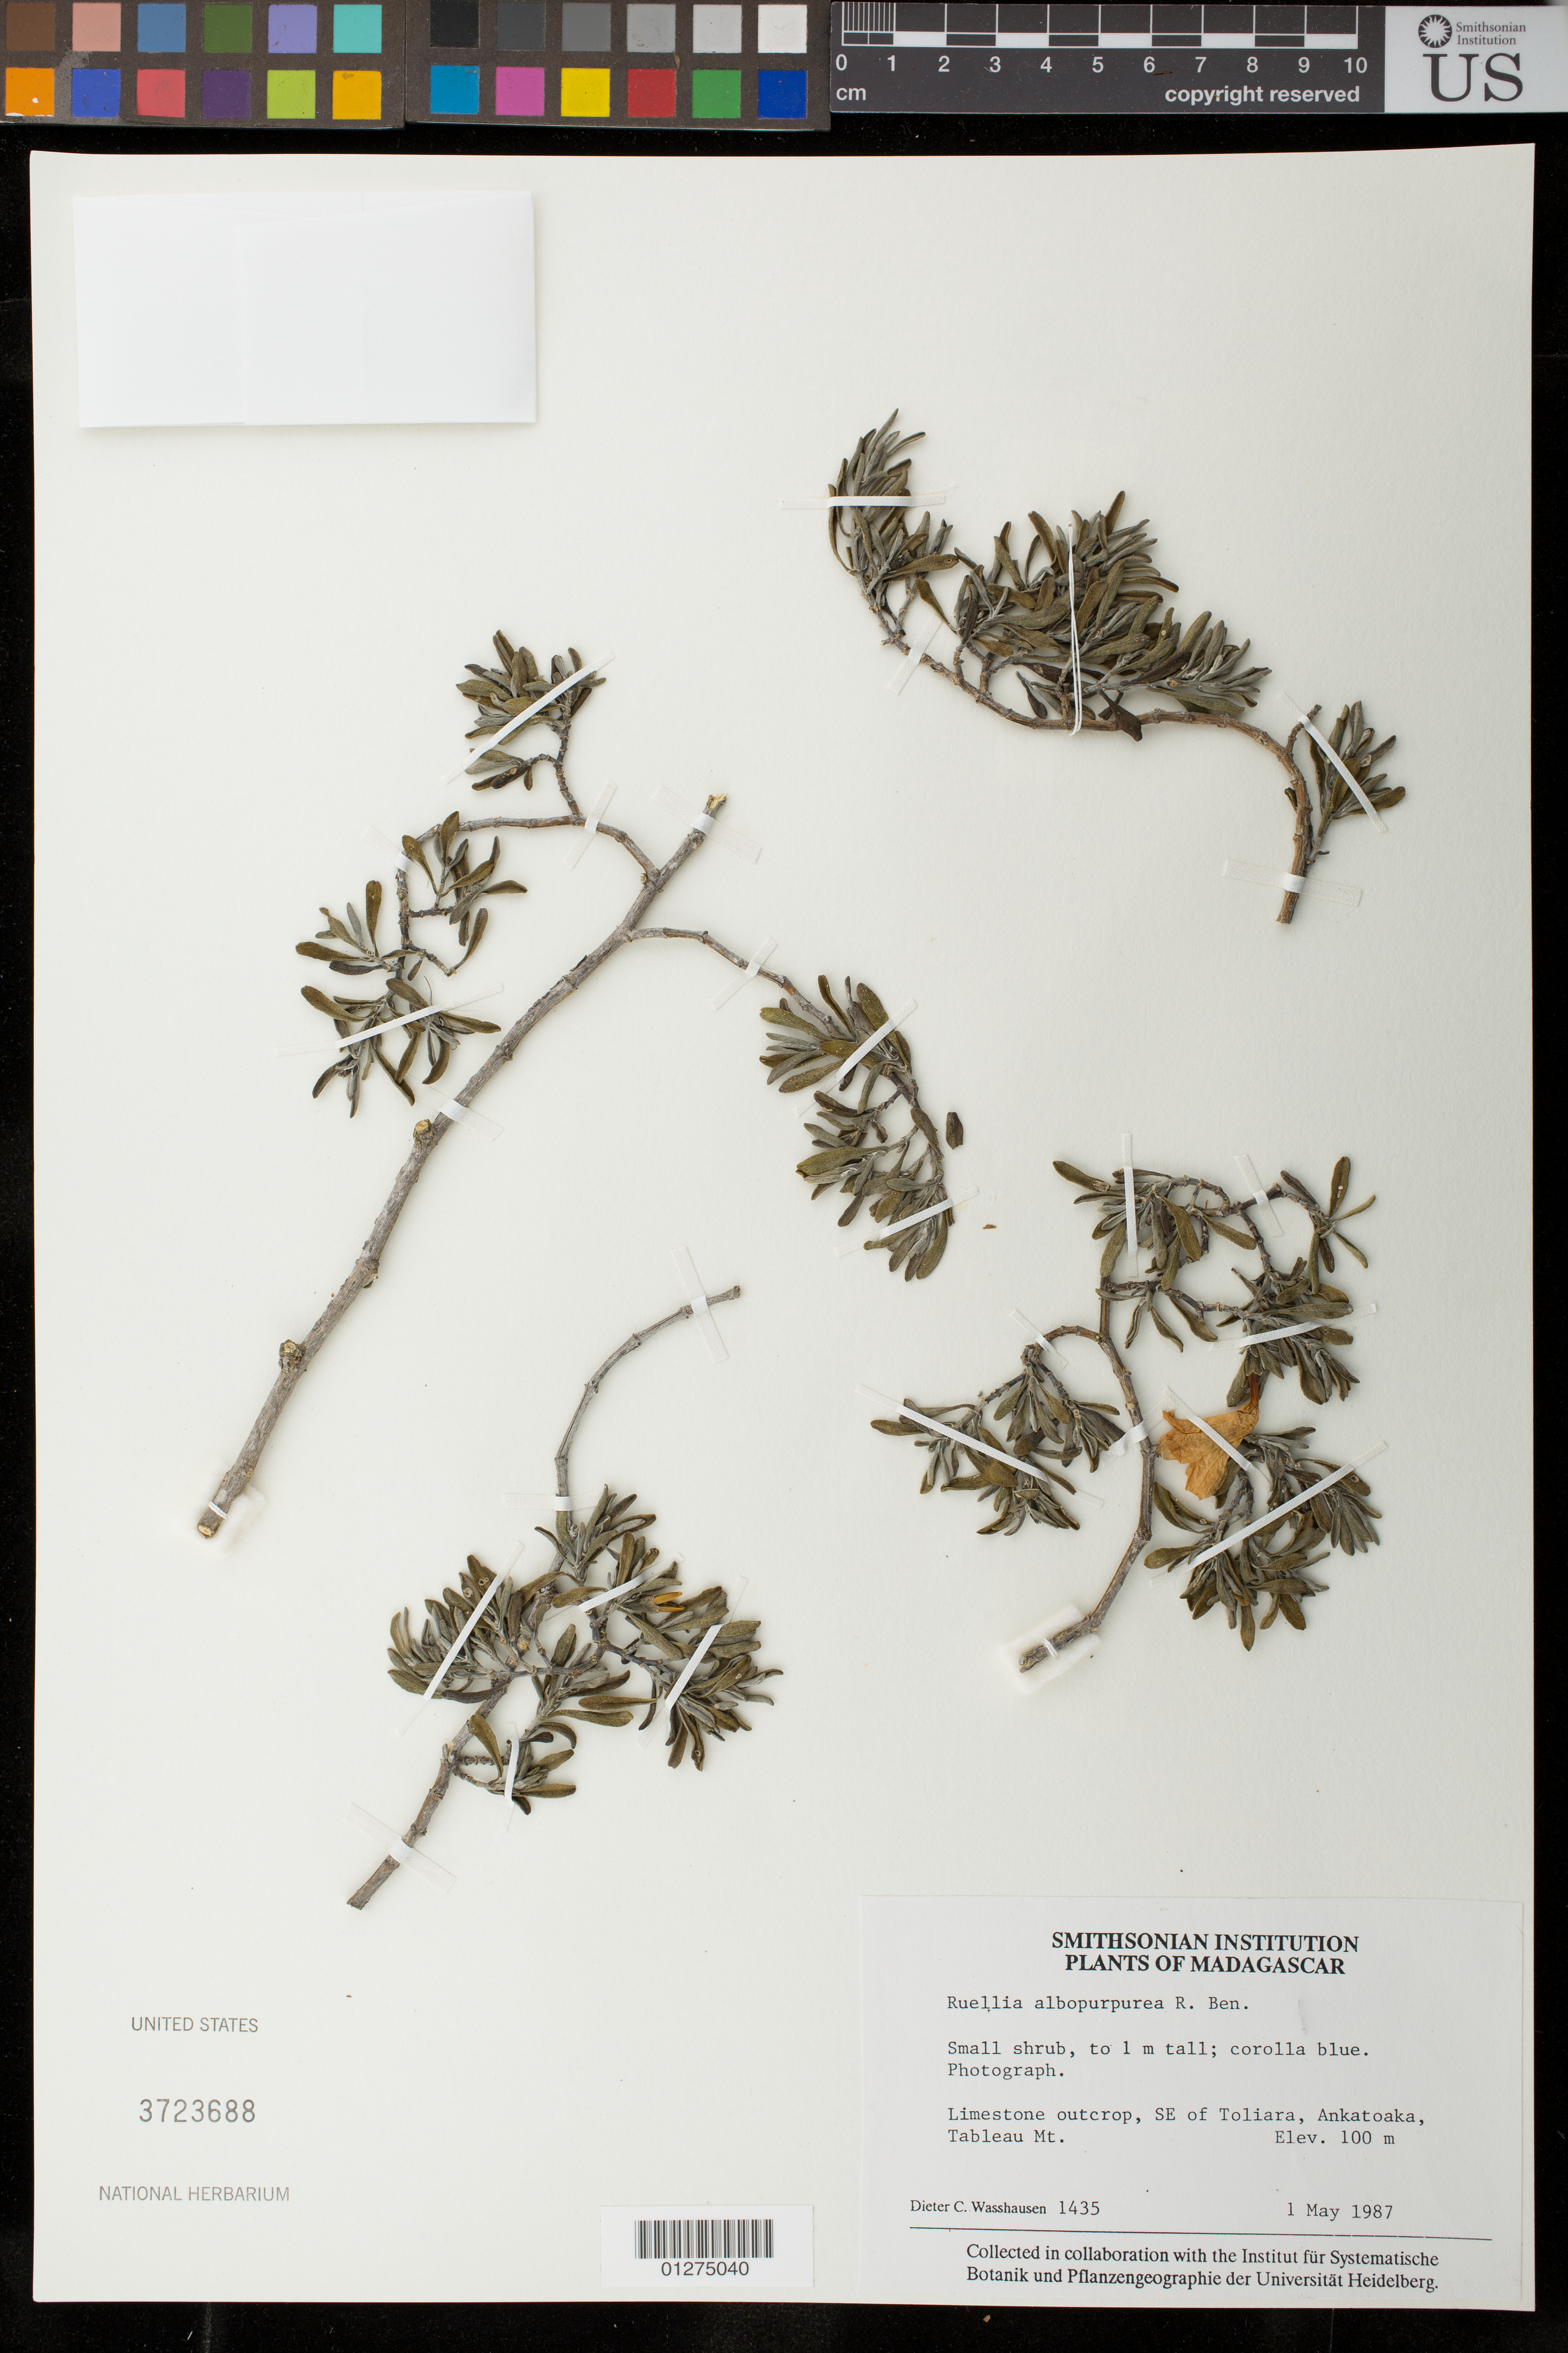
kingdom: Plantae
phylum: Tracheophyta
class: Magnoliopsida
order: Lamiales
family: Acanthaceae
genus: Ruellia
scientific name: Ruellia albopurpurea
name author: (Benoist) Benoist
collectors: D. C. Wasshausen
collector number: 1435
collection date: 1987-05-01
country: Madagascar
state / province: Atsimo-Andrefana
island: Madagascar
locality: SE of Toliara, Ankatoaka, Tableau Mt.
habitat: limestone outcrop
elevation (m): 100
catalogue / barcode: US 3723688